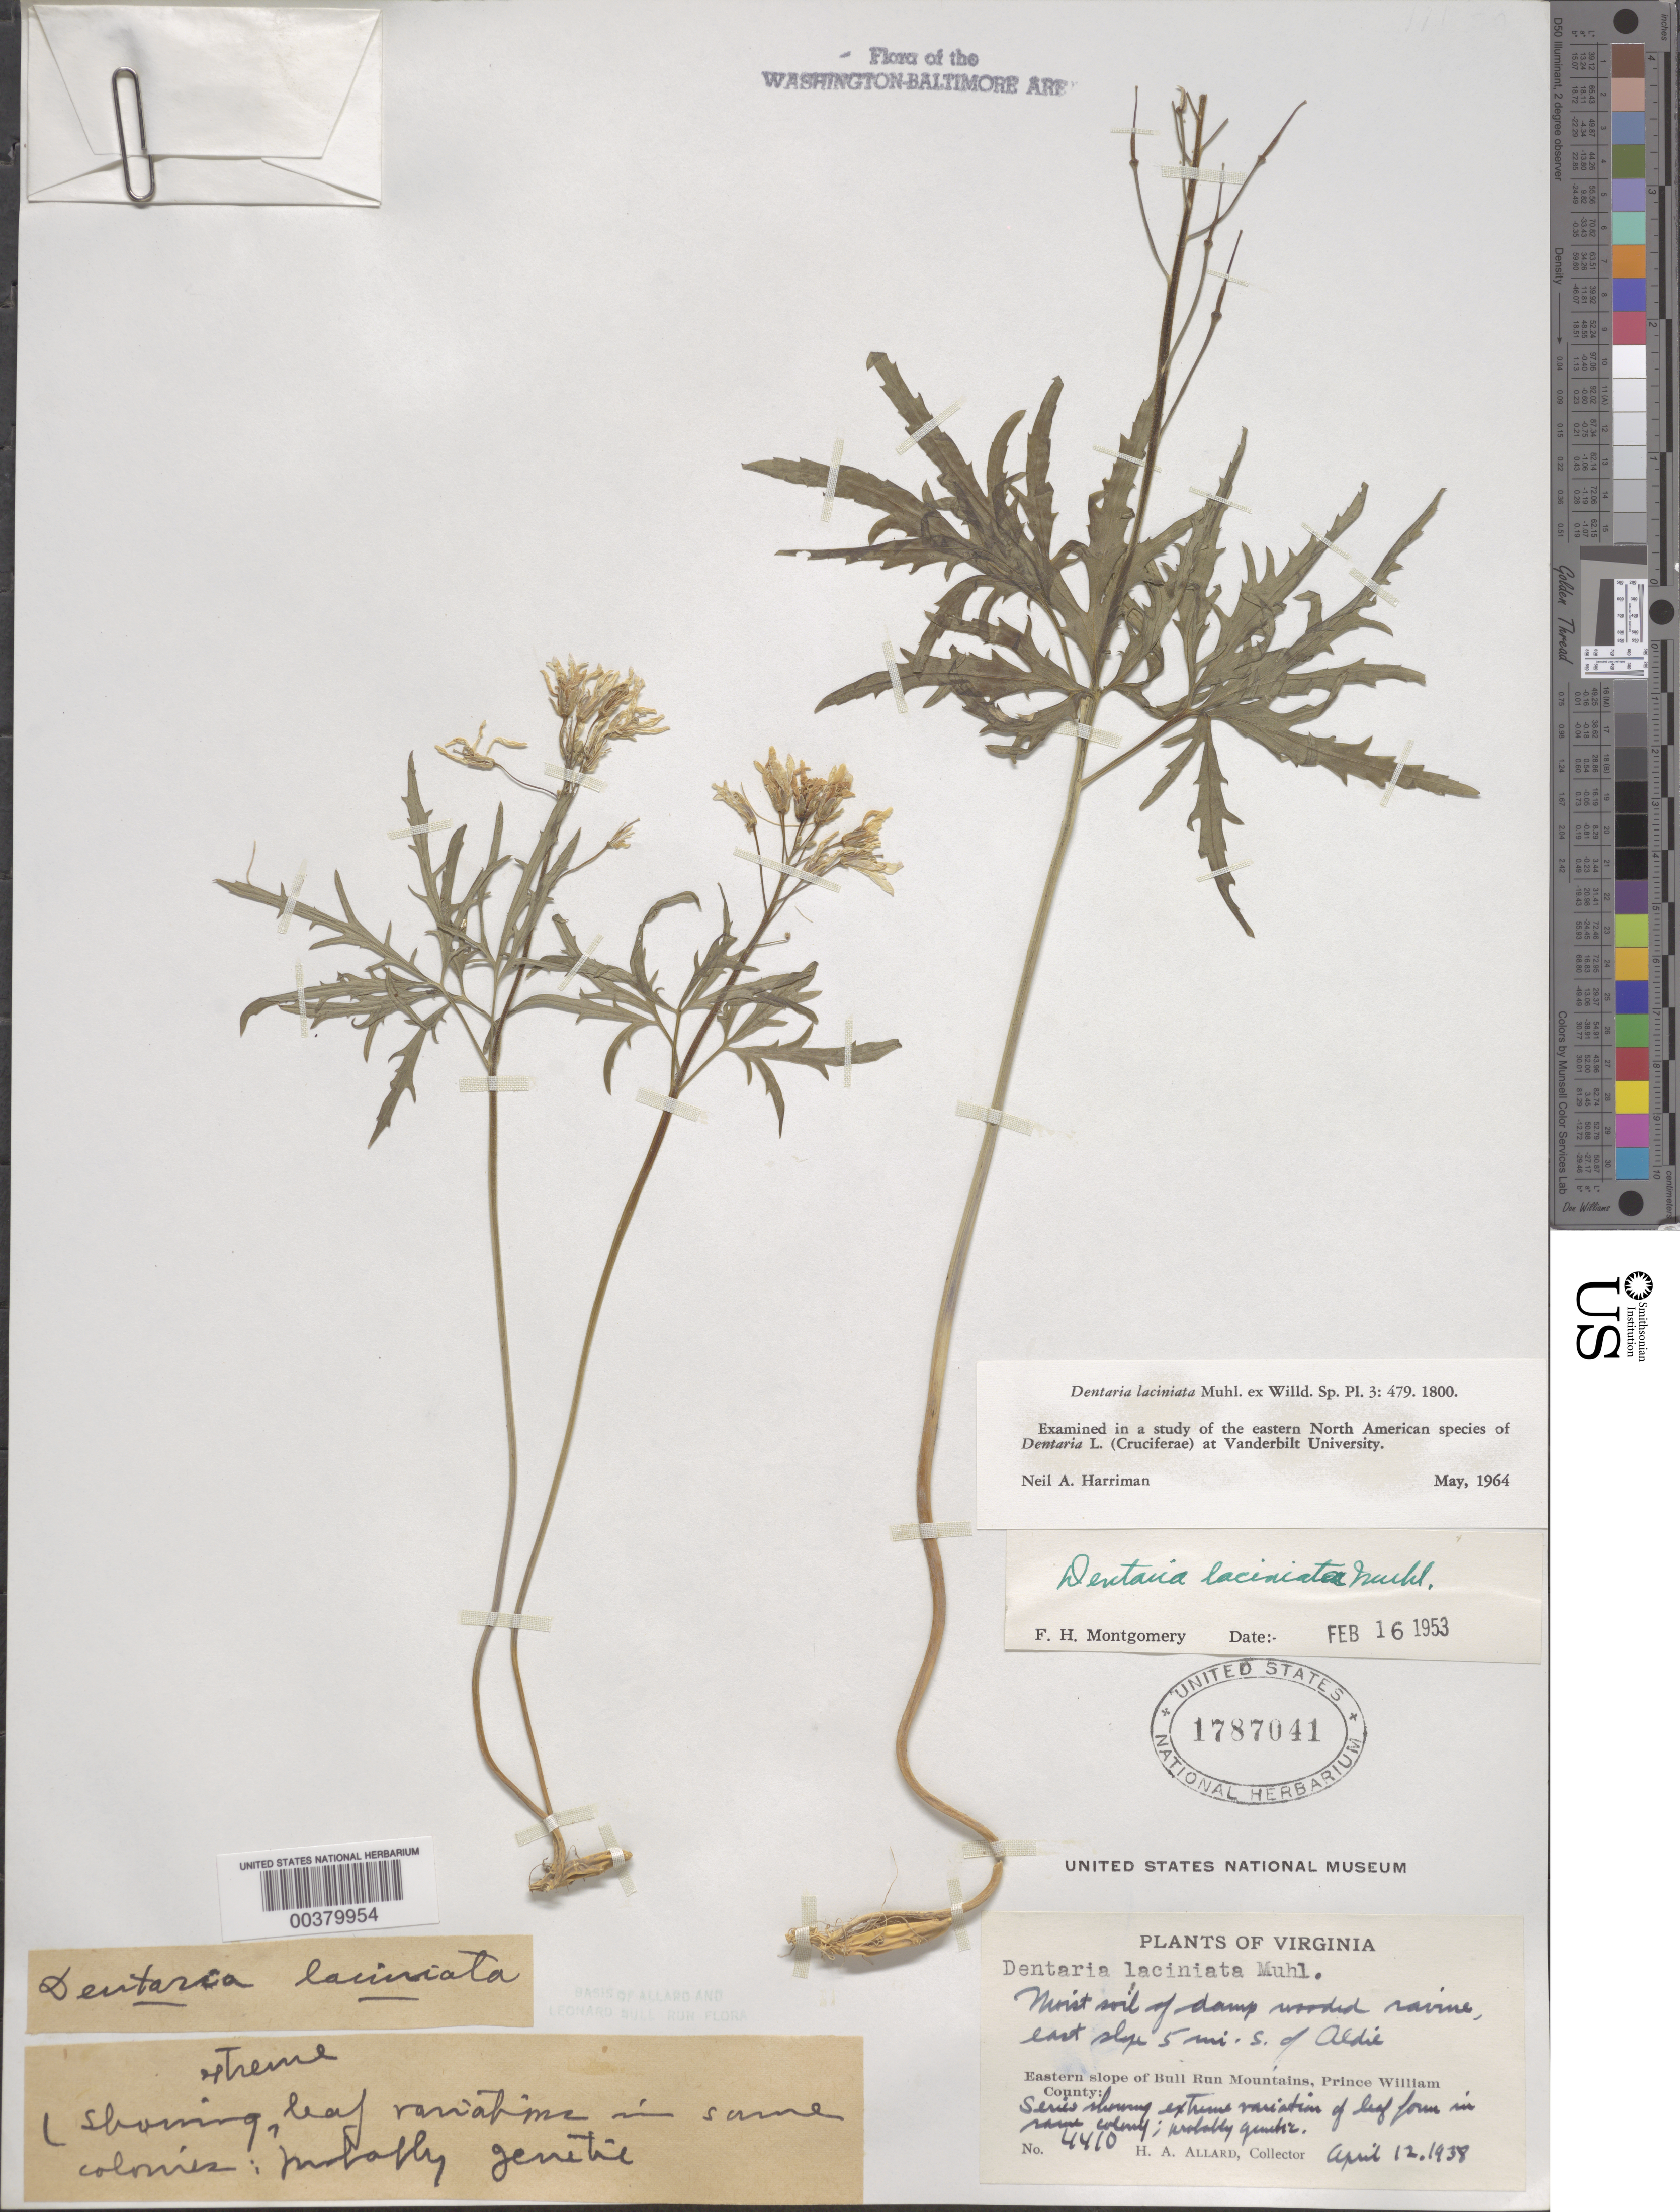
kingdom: Plantae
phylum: Tracheophyta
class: Magnoliopsida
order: Brassicales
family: Brassicaceae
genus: Cardamine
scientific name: Cardamine concatenata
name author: (Michx.) Sw.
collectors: H. A. Allard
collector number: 4410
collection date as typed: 12 Apr 1938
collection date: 1938-04-12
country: United States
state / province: Virginia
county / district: Prince William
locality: South of Aldie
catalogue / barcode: US 1787041